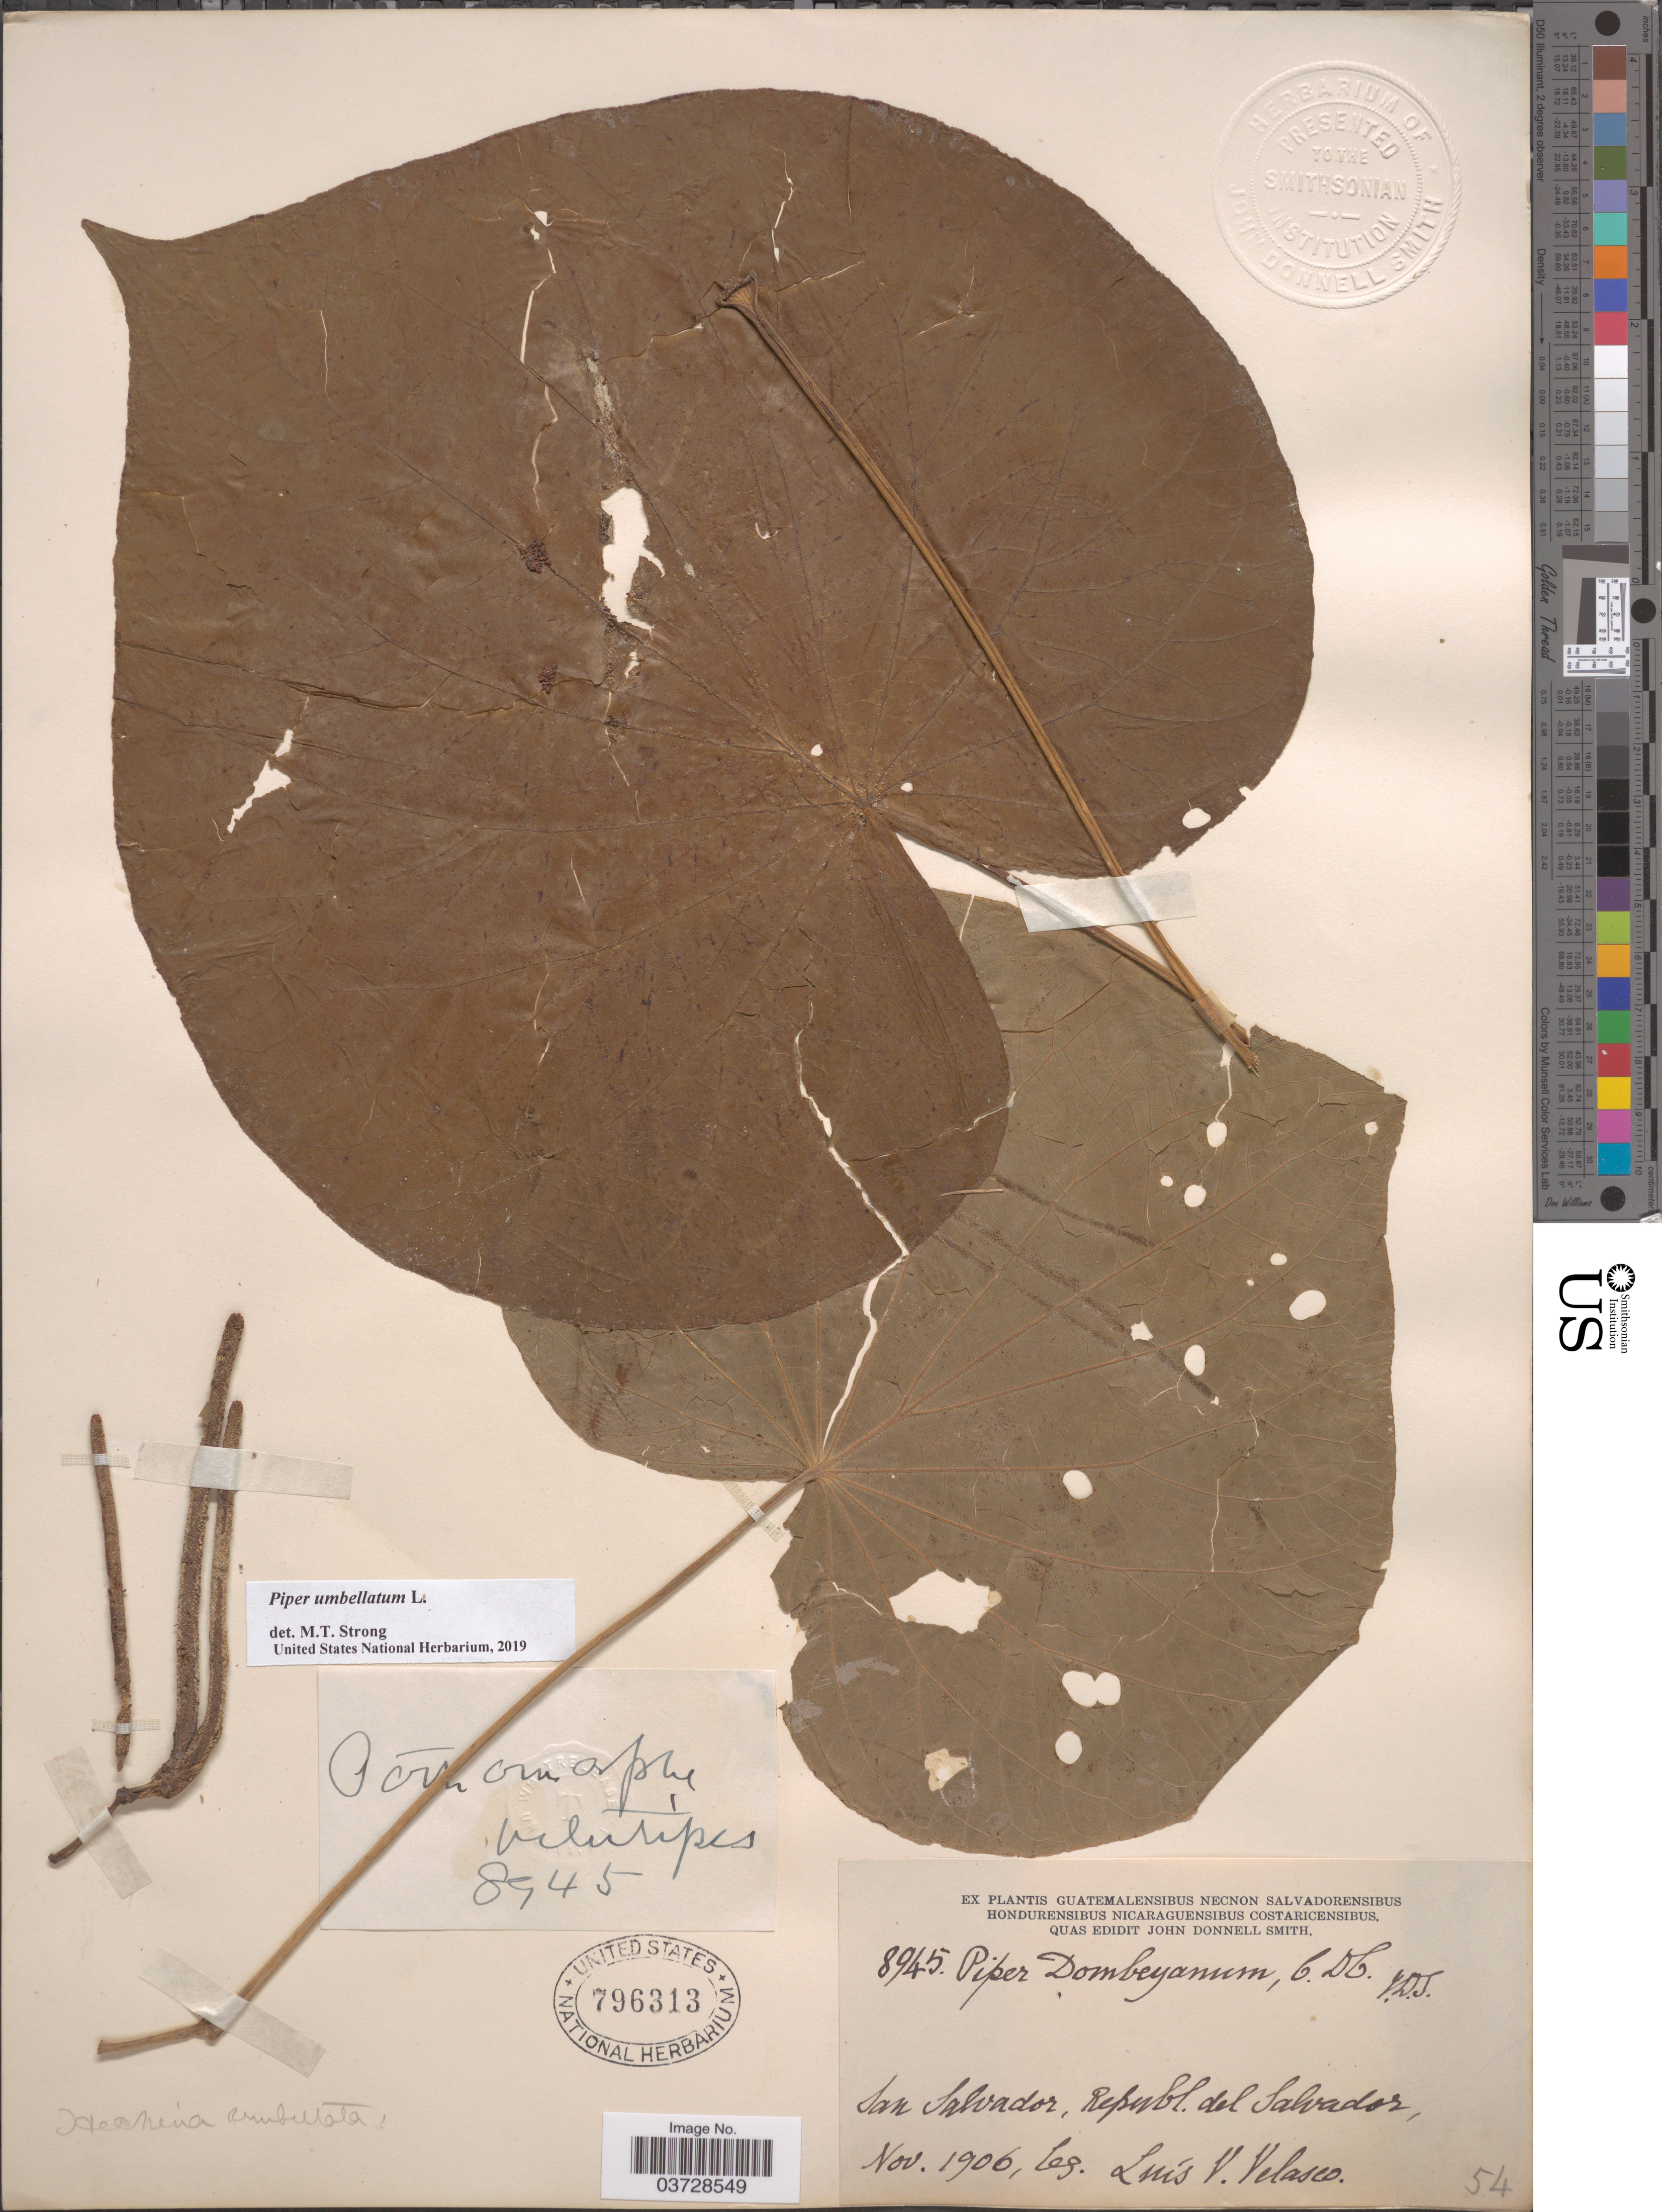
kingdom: Plantae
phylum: Tracheophyta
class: Magnoliopsida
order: Piperales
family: Piperaceae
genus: Piper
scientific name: Piper umbellatum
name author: L.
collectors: L. Velasco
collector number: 8945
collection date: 1906-11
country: El Salvador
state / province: San Salvador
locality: Republ. del Salvador.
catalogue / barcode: US 796313